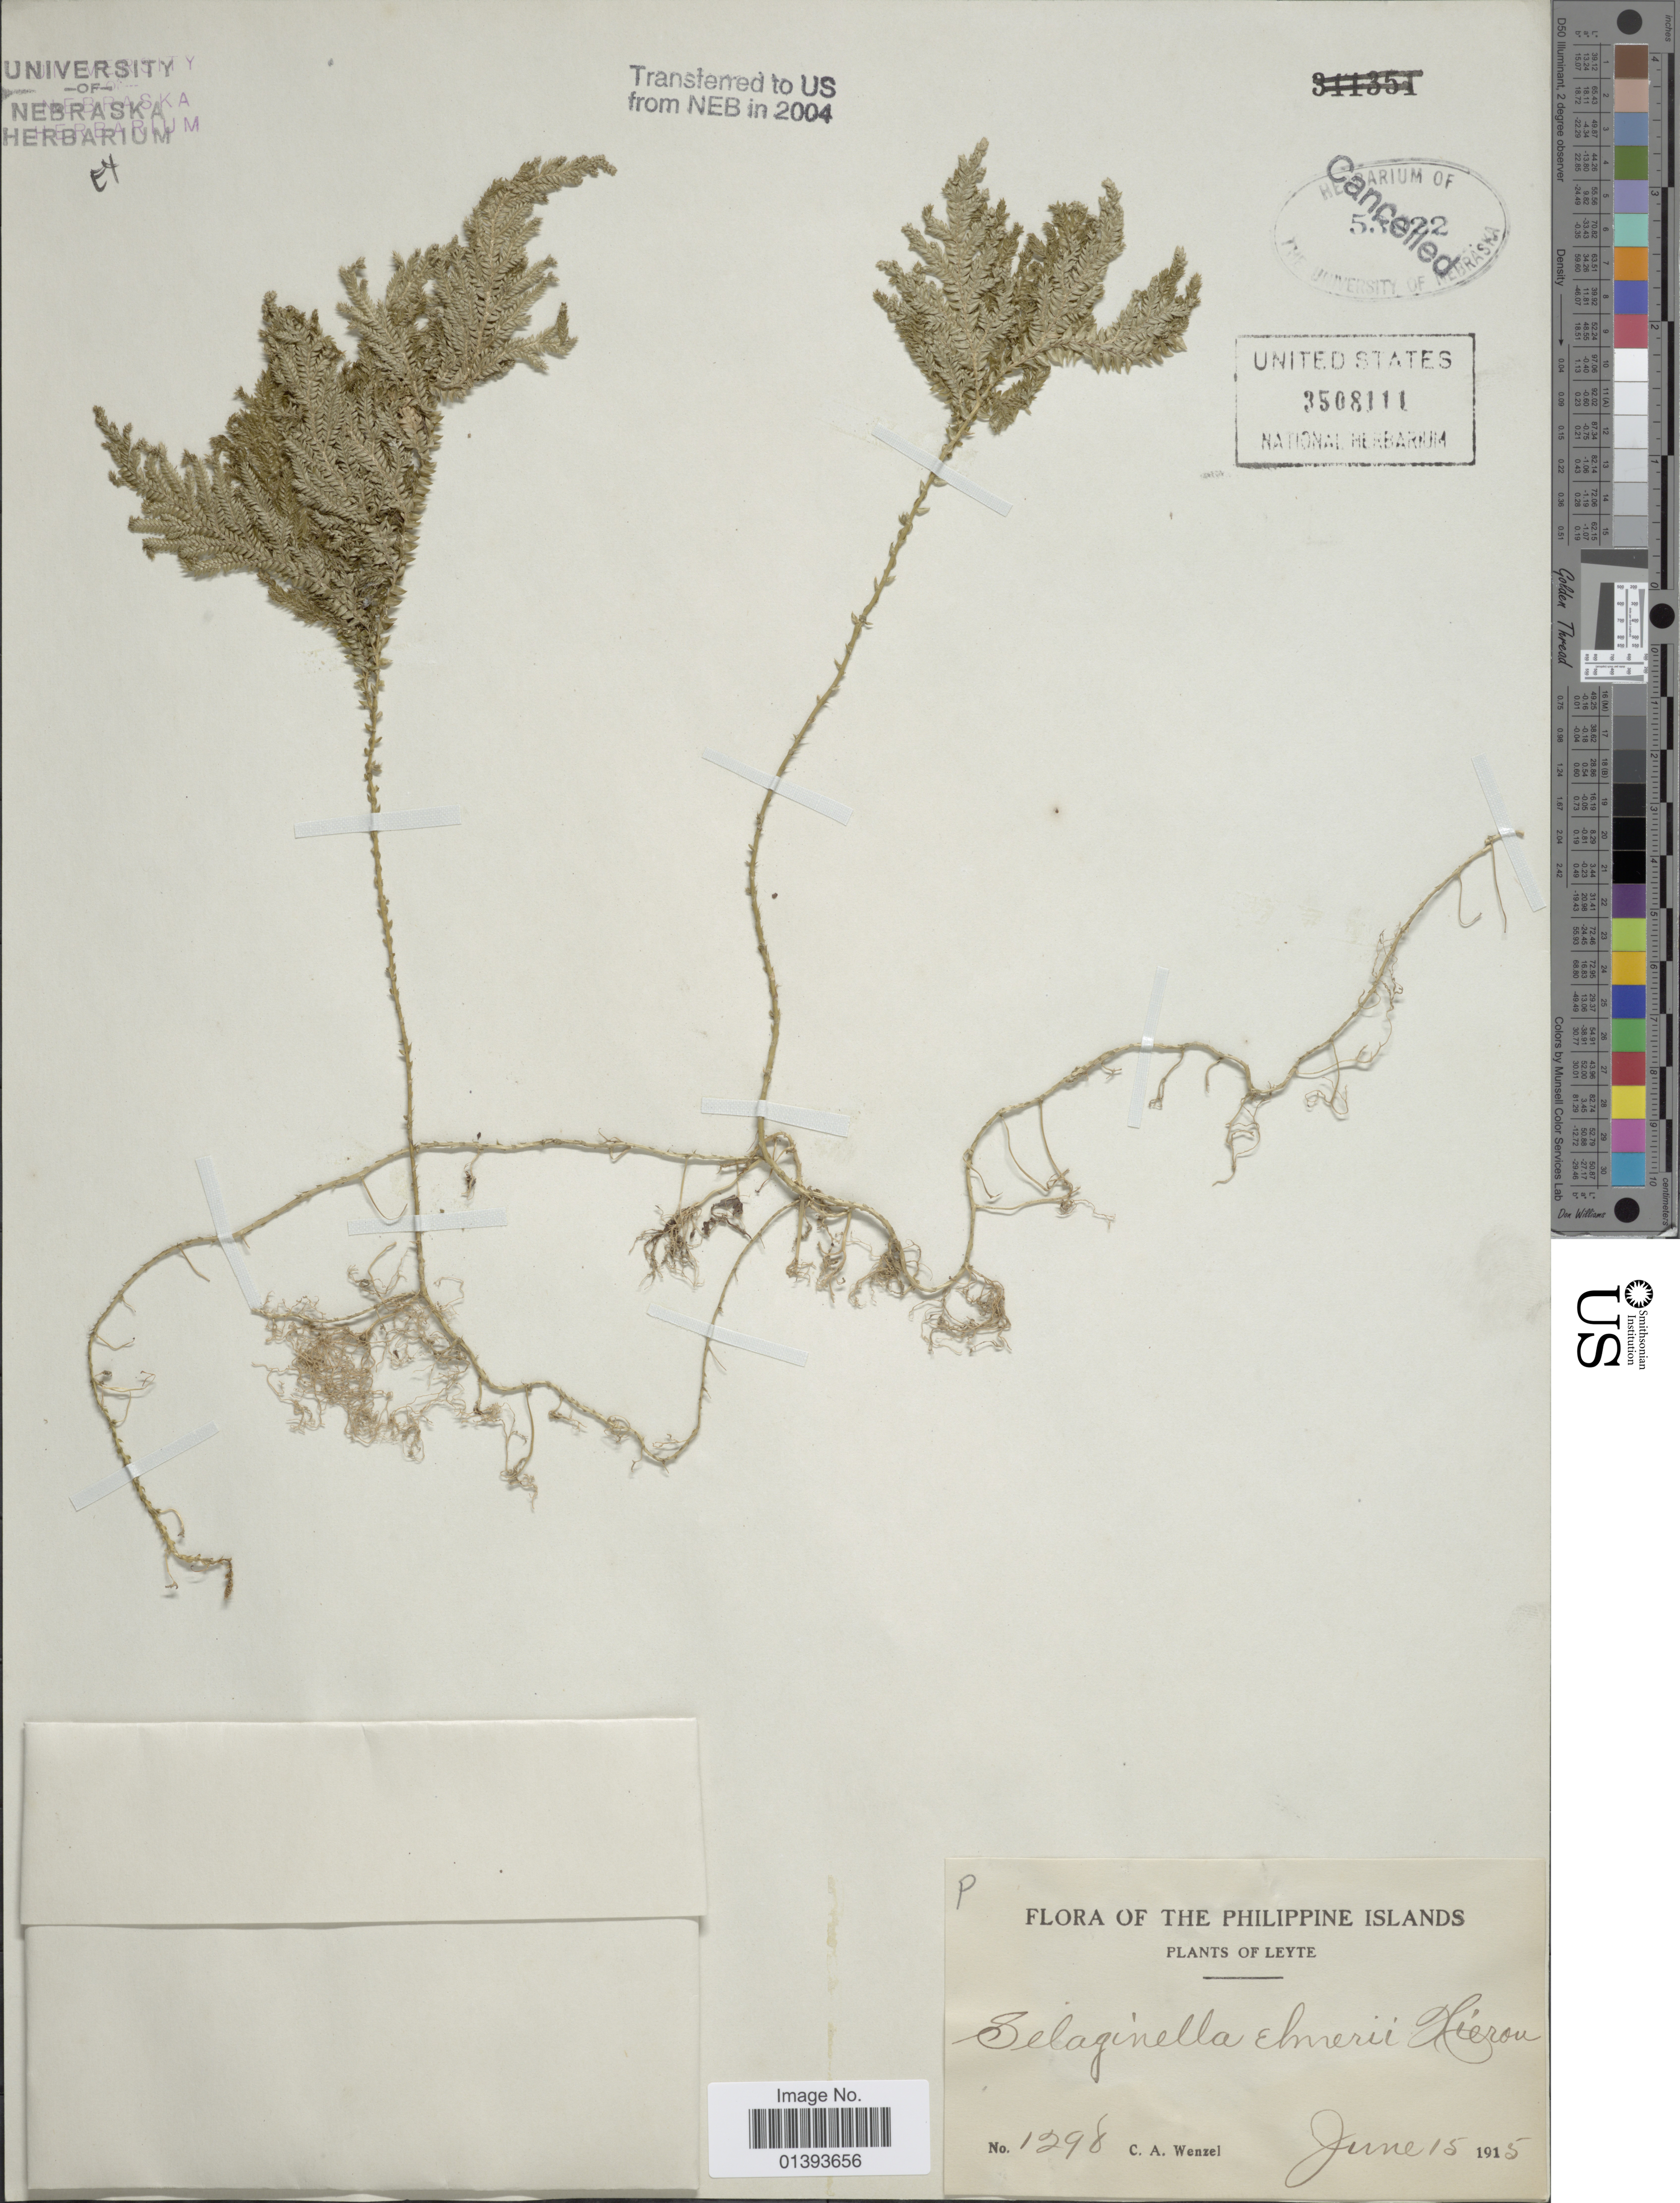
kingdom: Plantae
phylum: Tracheophyta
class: Lycopodiopsida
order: Selaginellales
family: Selaginellaceae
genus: Selaginella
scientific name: Selaginella elmeri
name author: Hieron.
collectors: C. Wenzel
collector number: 1298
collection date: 1915-06-15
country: Philippines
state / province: Eastern Visayas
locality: Leyte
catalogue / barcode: US 3508111